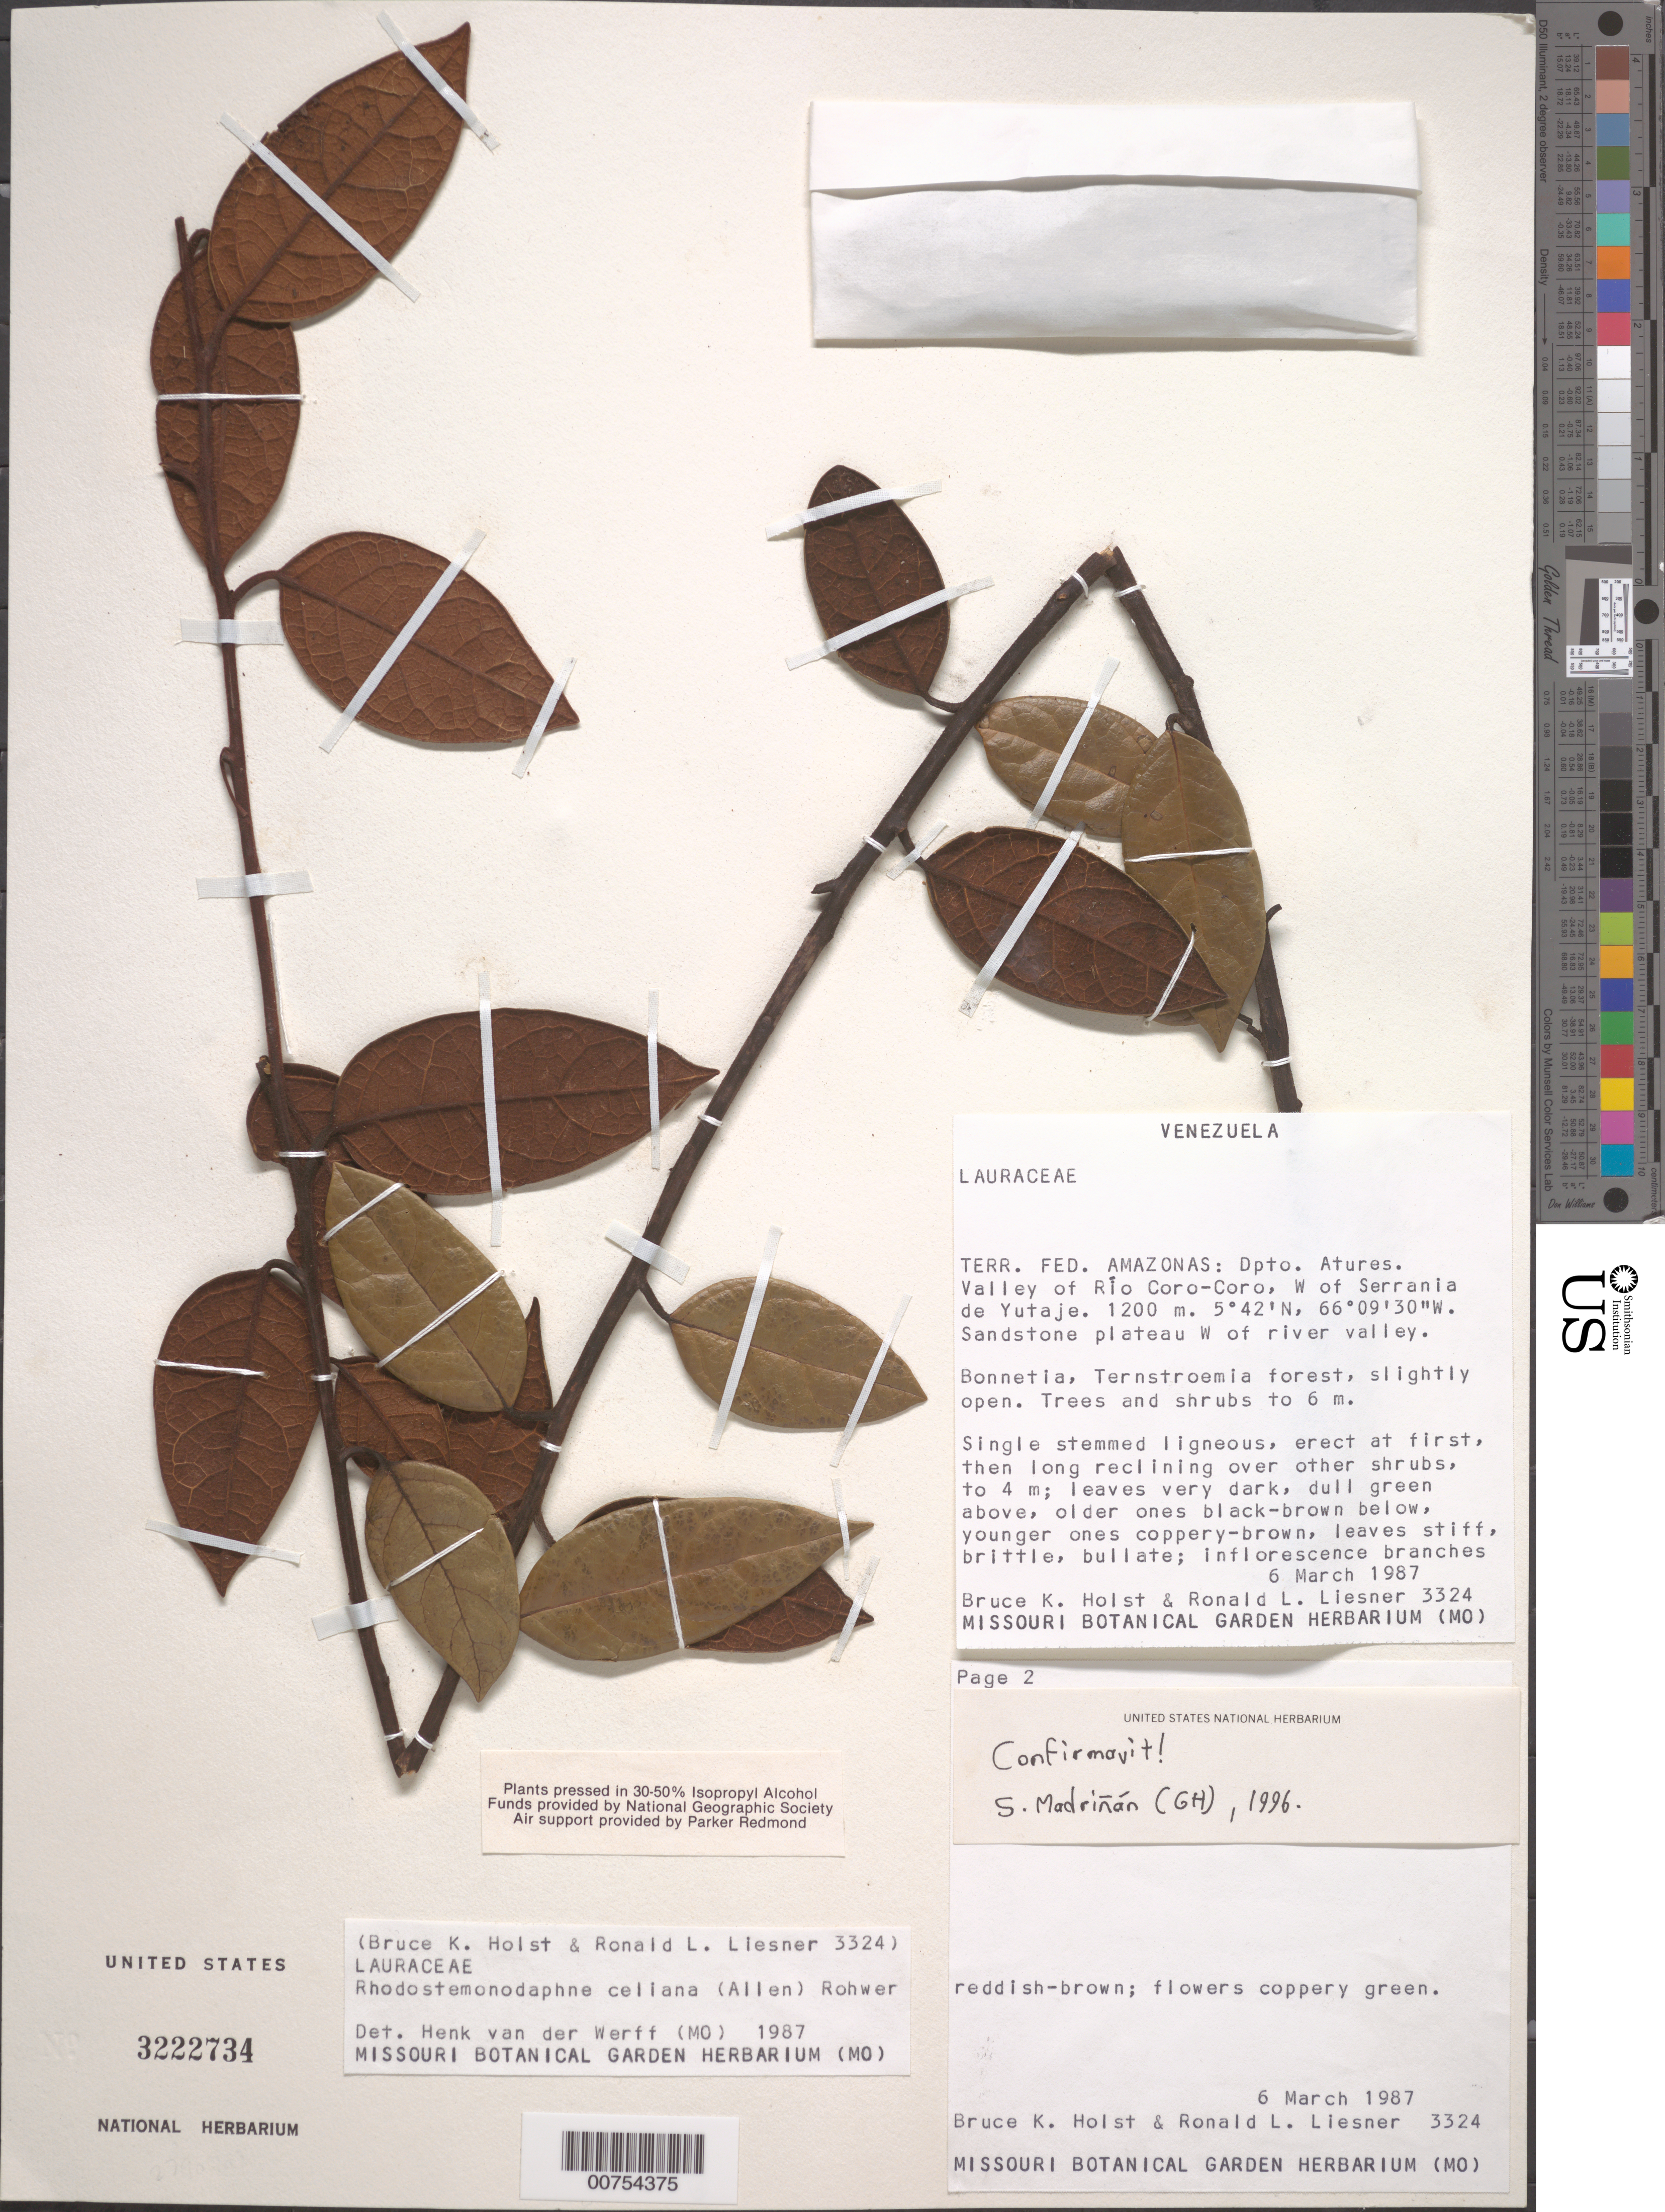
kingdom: Plantae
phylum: Tracheophyta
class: Magnoliopsida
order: Laurales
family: Lauraceae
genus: Rhodostemonodaphne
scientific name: Rhodostemonodaphne celiana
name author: (C.K. Allen) Rohwer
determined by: van der Werff, H., (MO), Missouri Botanical Garden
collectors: B. Holst & R. L. Liesner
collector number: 3324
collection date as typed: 6-Mar-87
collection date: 1987-03-06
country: Venezuela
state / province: Amazonas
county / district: Atures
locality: Río Coro-Coro, W of Serrania de Yutajé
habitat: Sandstone plateau W of river valley, Bonnetia, Ternstroemia forest, slightly open. Trees and shrubs to 6 m.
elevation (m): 1200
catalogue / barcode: US 3222734